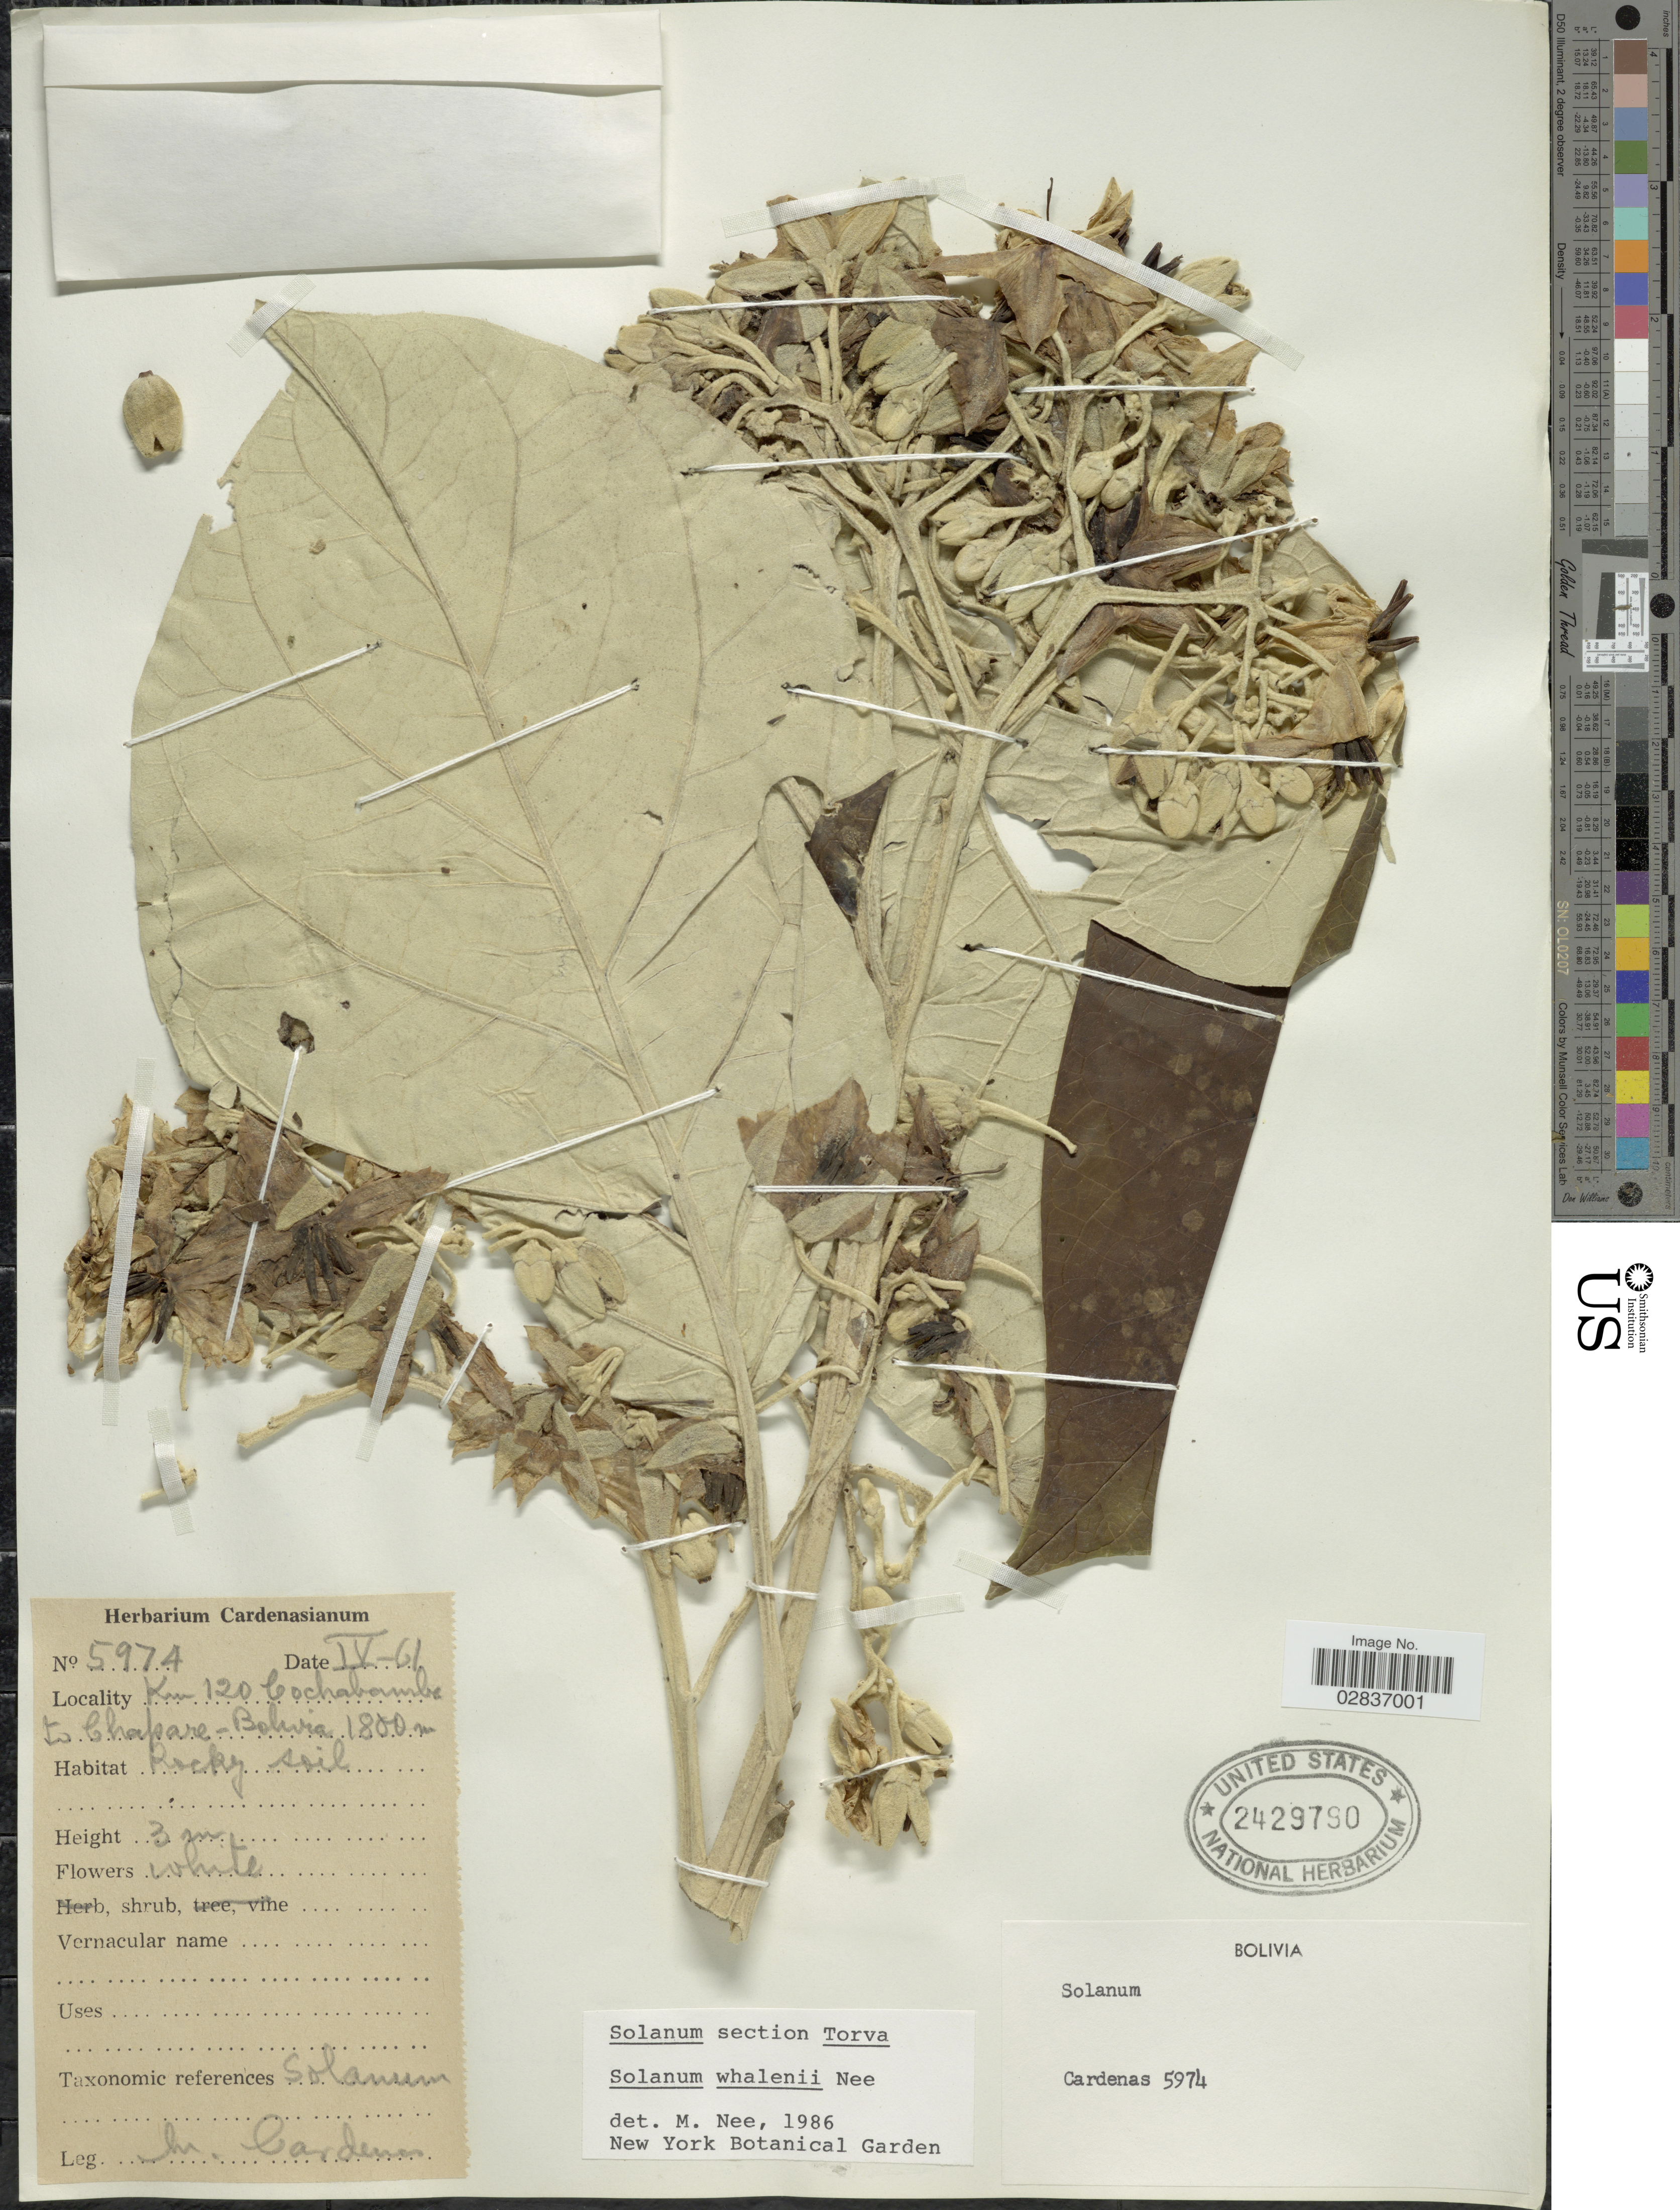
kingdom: Plantae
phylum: Tracheophyta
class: Magnoliopsida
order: Solanales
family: Solanaceae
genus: Solanum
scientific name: Solanum whalenii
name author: M. Nee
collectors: M. Cárdenas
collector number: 5974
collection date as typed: Transcribed d/m/y: /4/61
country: Bolivia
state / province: Cochabamba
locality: Km 120 Cochabamba to Chapare.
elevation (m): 1800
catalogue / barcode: US 2429780